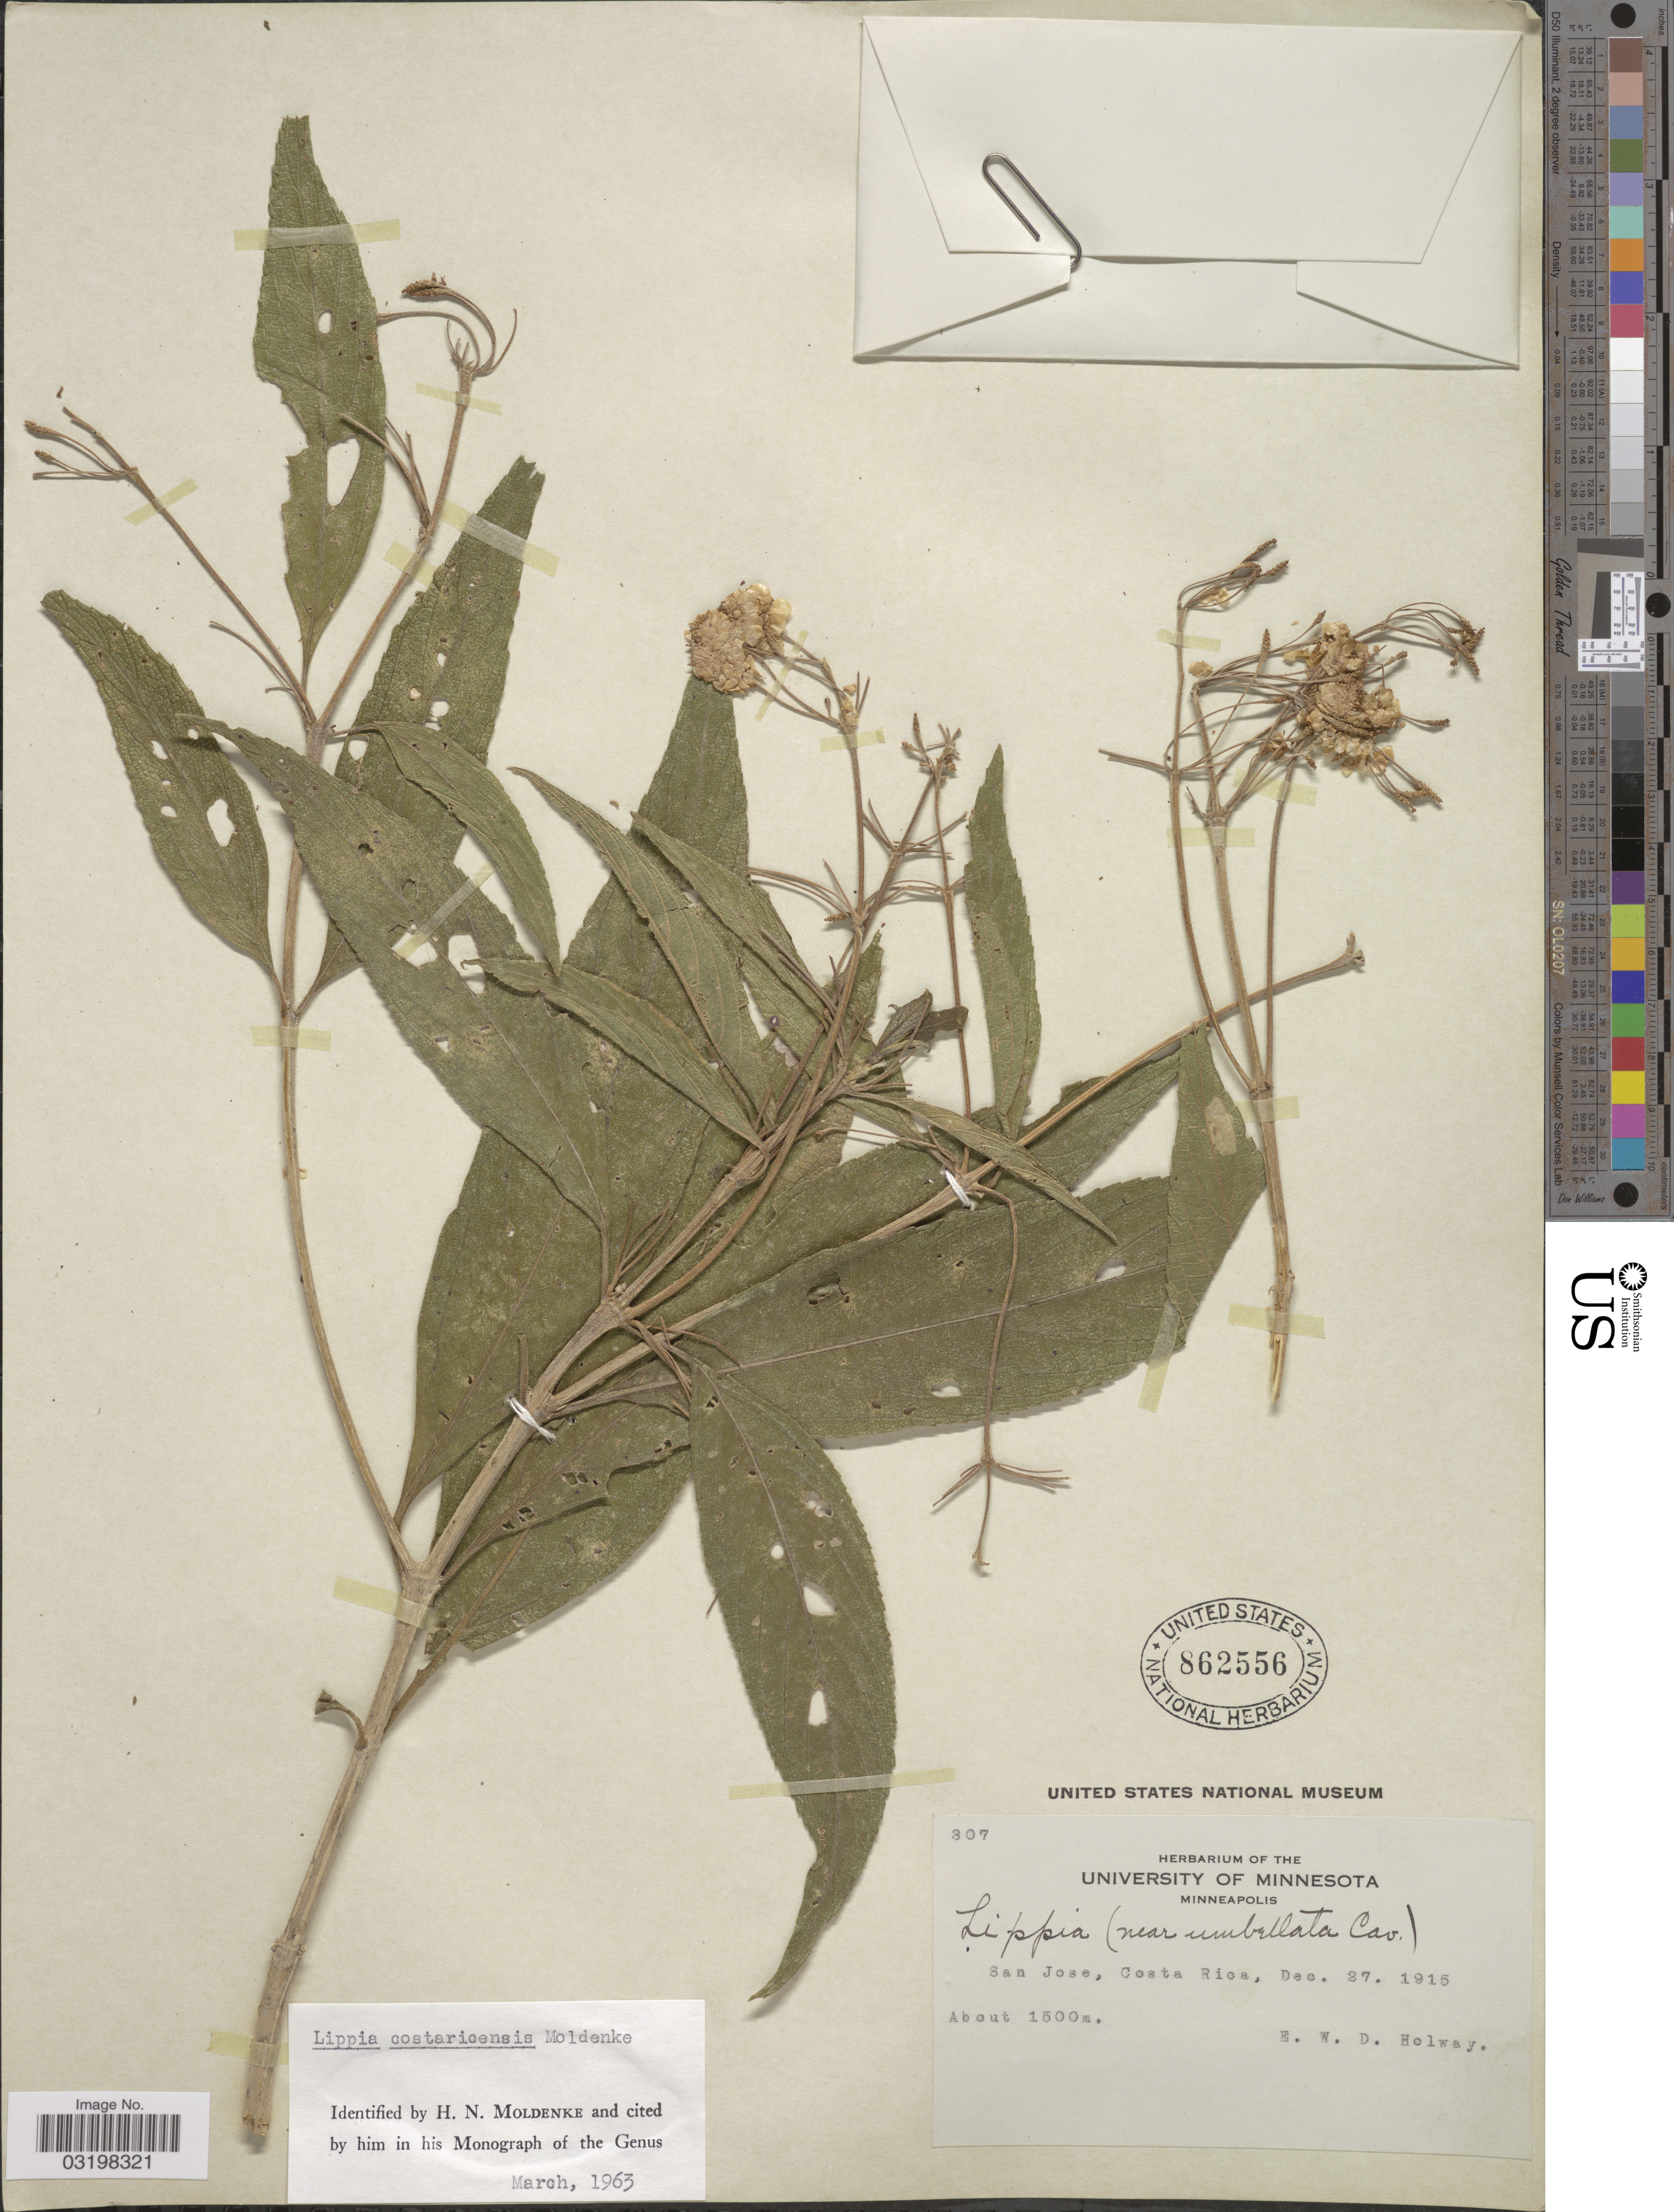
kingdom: Plantae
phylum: Tracheophyta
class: Magnoliopsida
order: Lamiales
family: Verbenaceae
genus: Lippia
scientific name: Lippia myriocephala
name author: Schltdl. & Cham.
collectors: E. W. D. Holway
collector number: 307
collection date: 1915-12-27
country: Costa Rica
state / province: San José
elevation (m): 1500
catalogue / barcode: US 862556